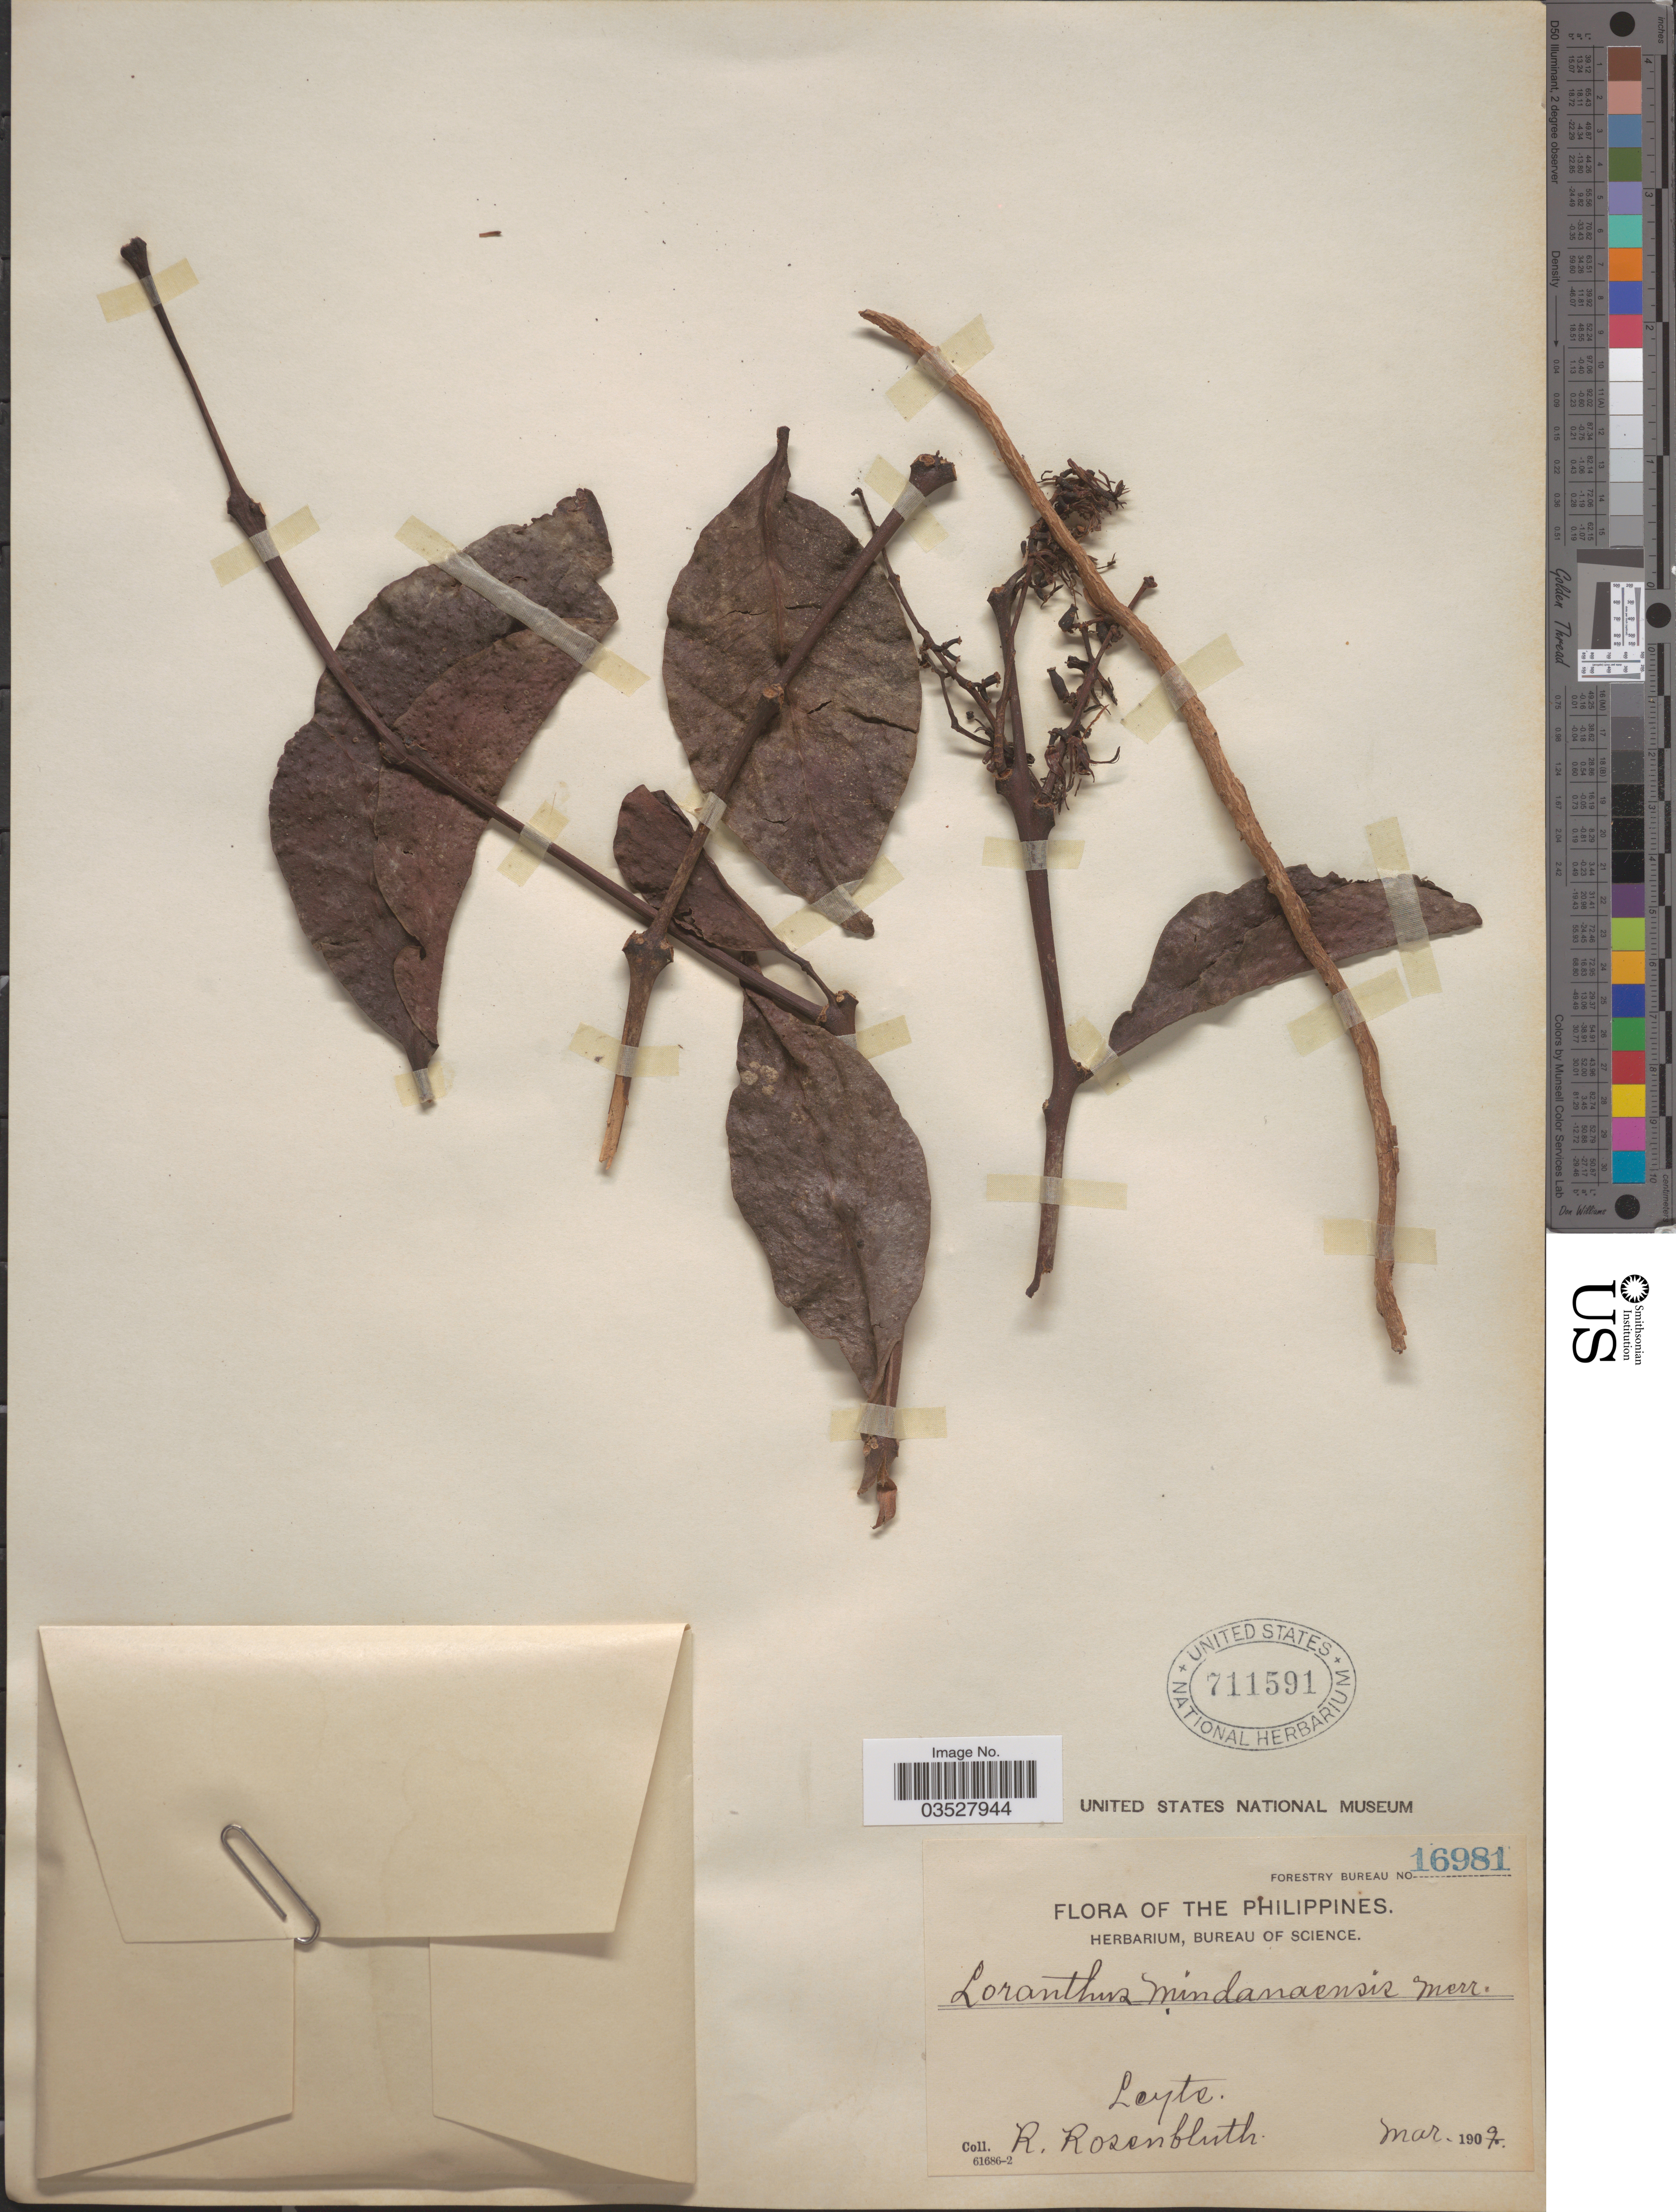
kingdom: Plantae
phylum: Tracheophyta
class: Magnoliopsida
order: Santalales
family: Loranthaceae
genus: Decaisnina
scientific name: Decaisnina cumingii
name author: (Tiegh.) Barlow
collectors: R. Rosenbluth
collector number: Forestry Bureau 16981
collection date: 1907-03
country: Philippines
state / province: Eastern Visayas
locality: Leyte.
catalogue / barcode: US 711591